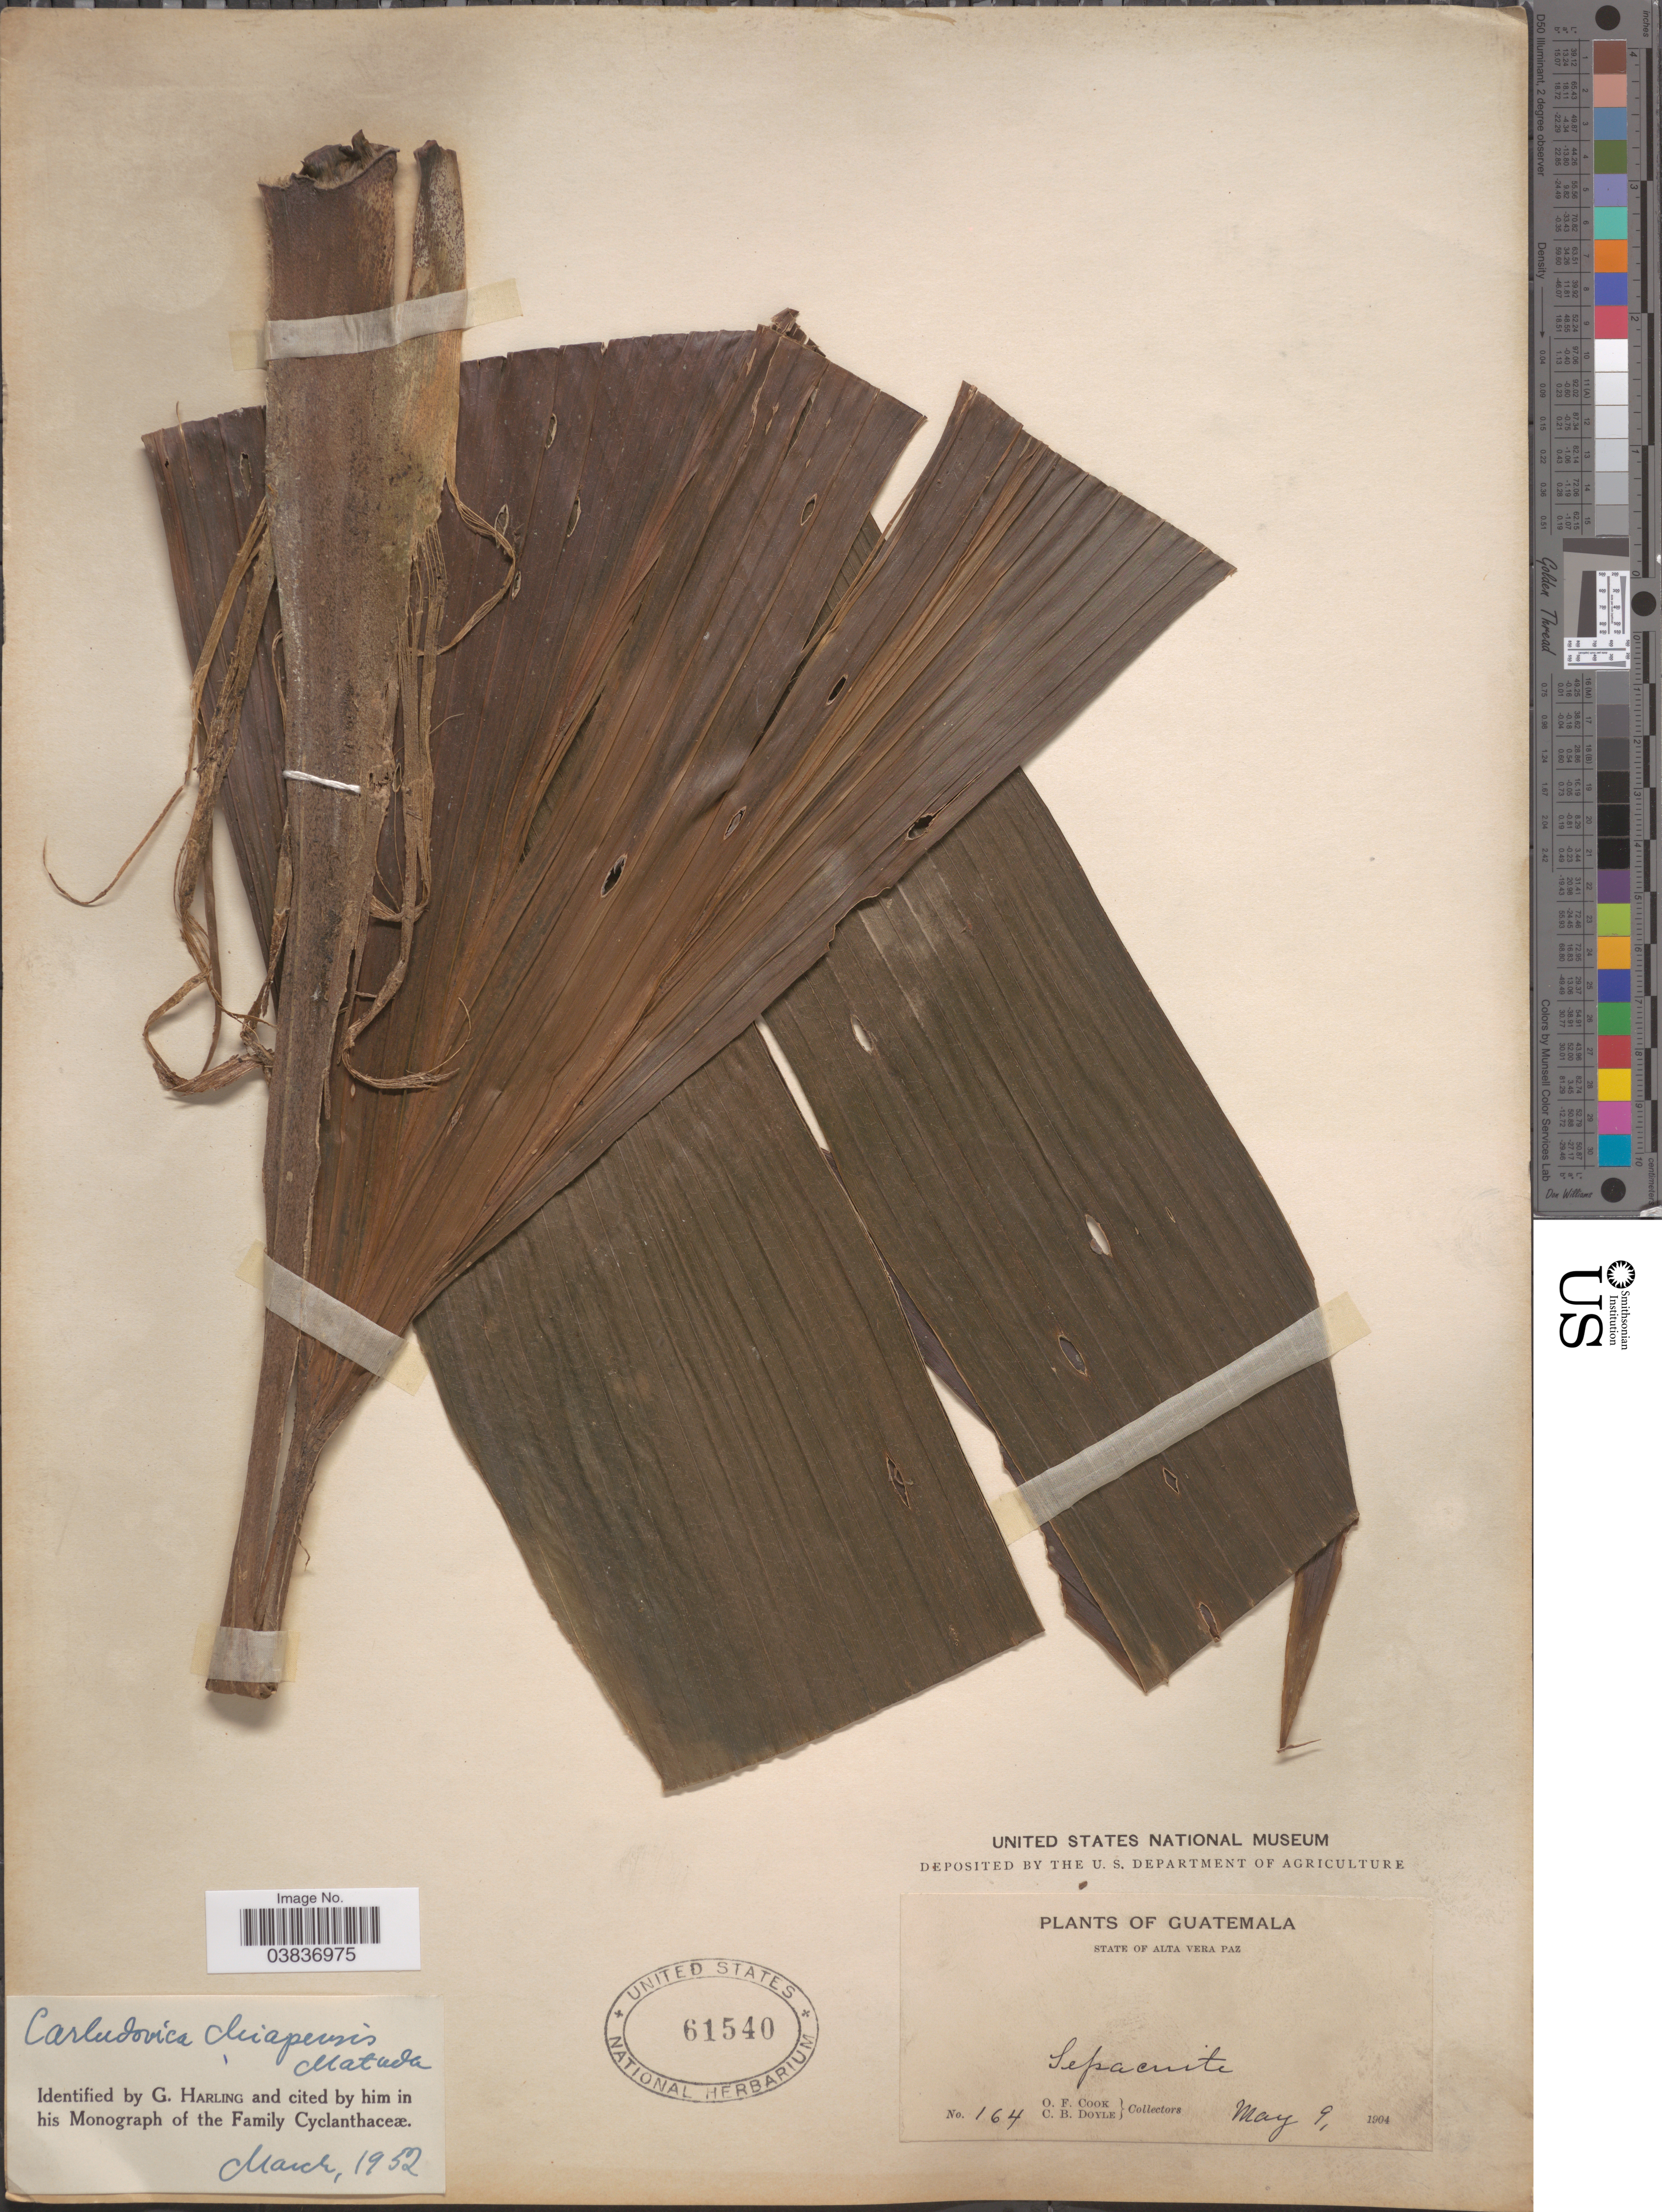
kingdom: Plantae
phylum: Tracheophyta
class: Liliopsida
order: Pandanales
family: Cyclanthaceae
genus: Asplundia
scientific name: Asplundia chiapensis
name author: (Matuda) Harling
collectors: O. F. Cook & C. Doyle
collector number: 164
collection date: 1904-05-09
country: Guatemala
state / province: Alta Verapaz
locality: Sepacuite.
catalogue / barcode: US 61540